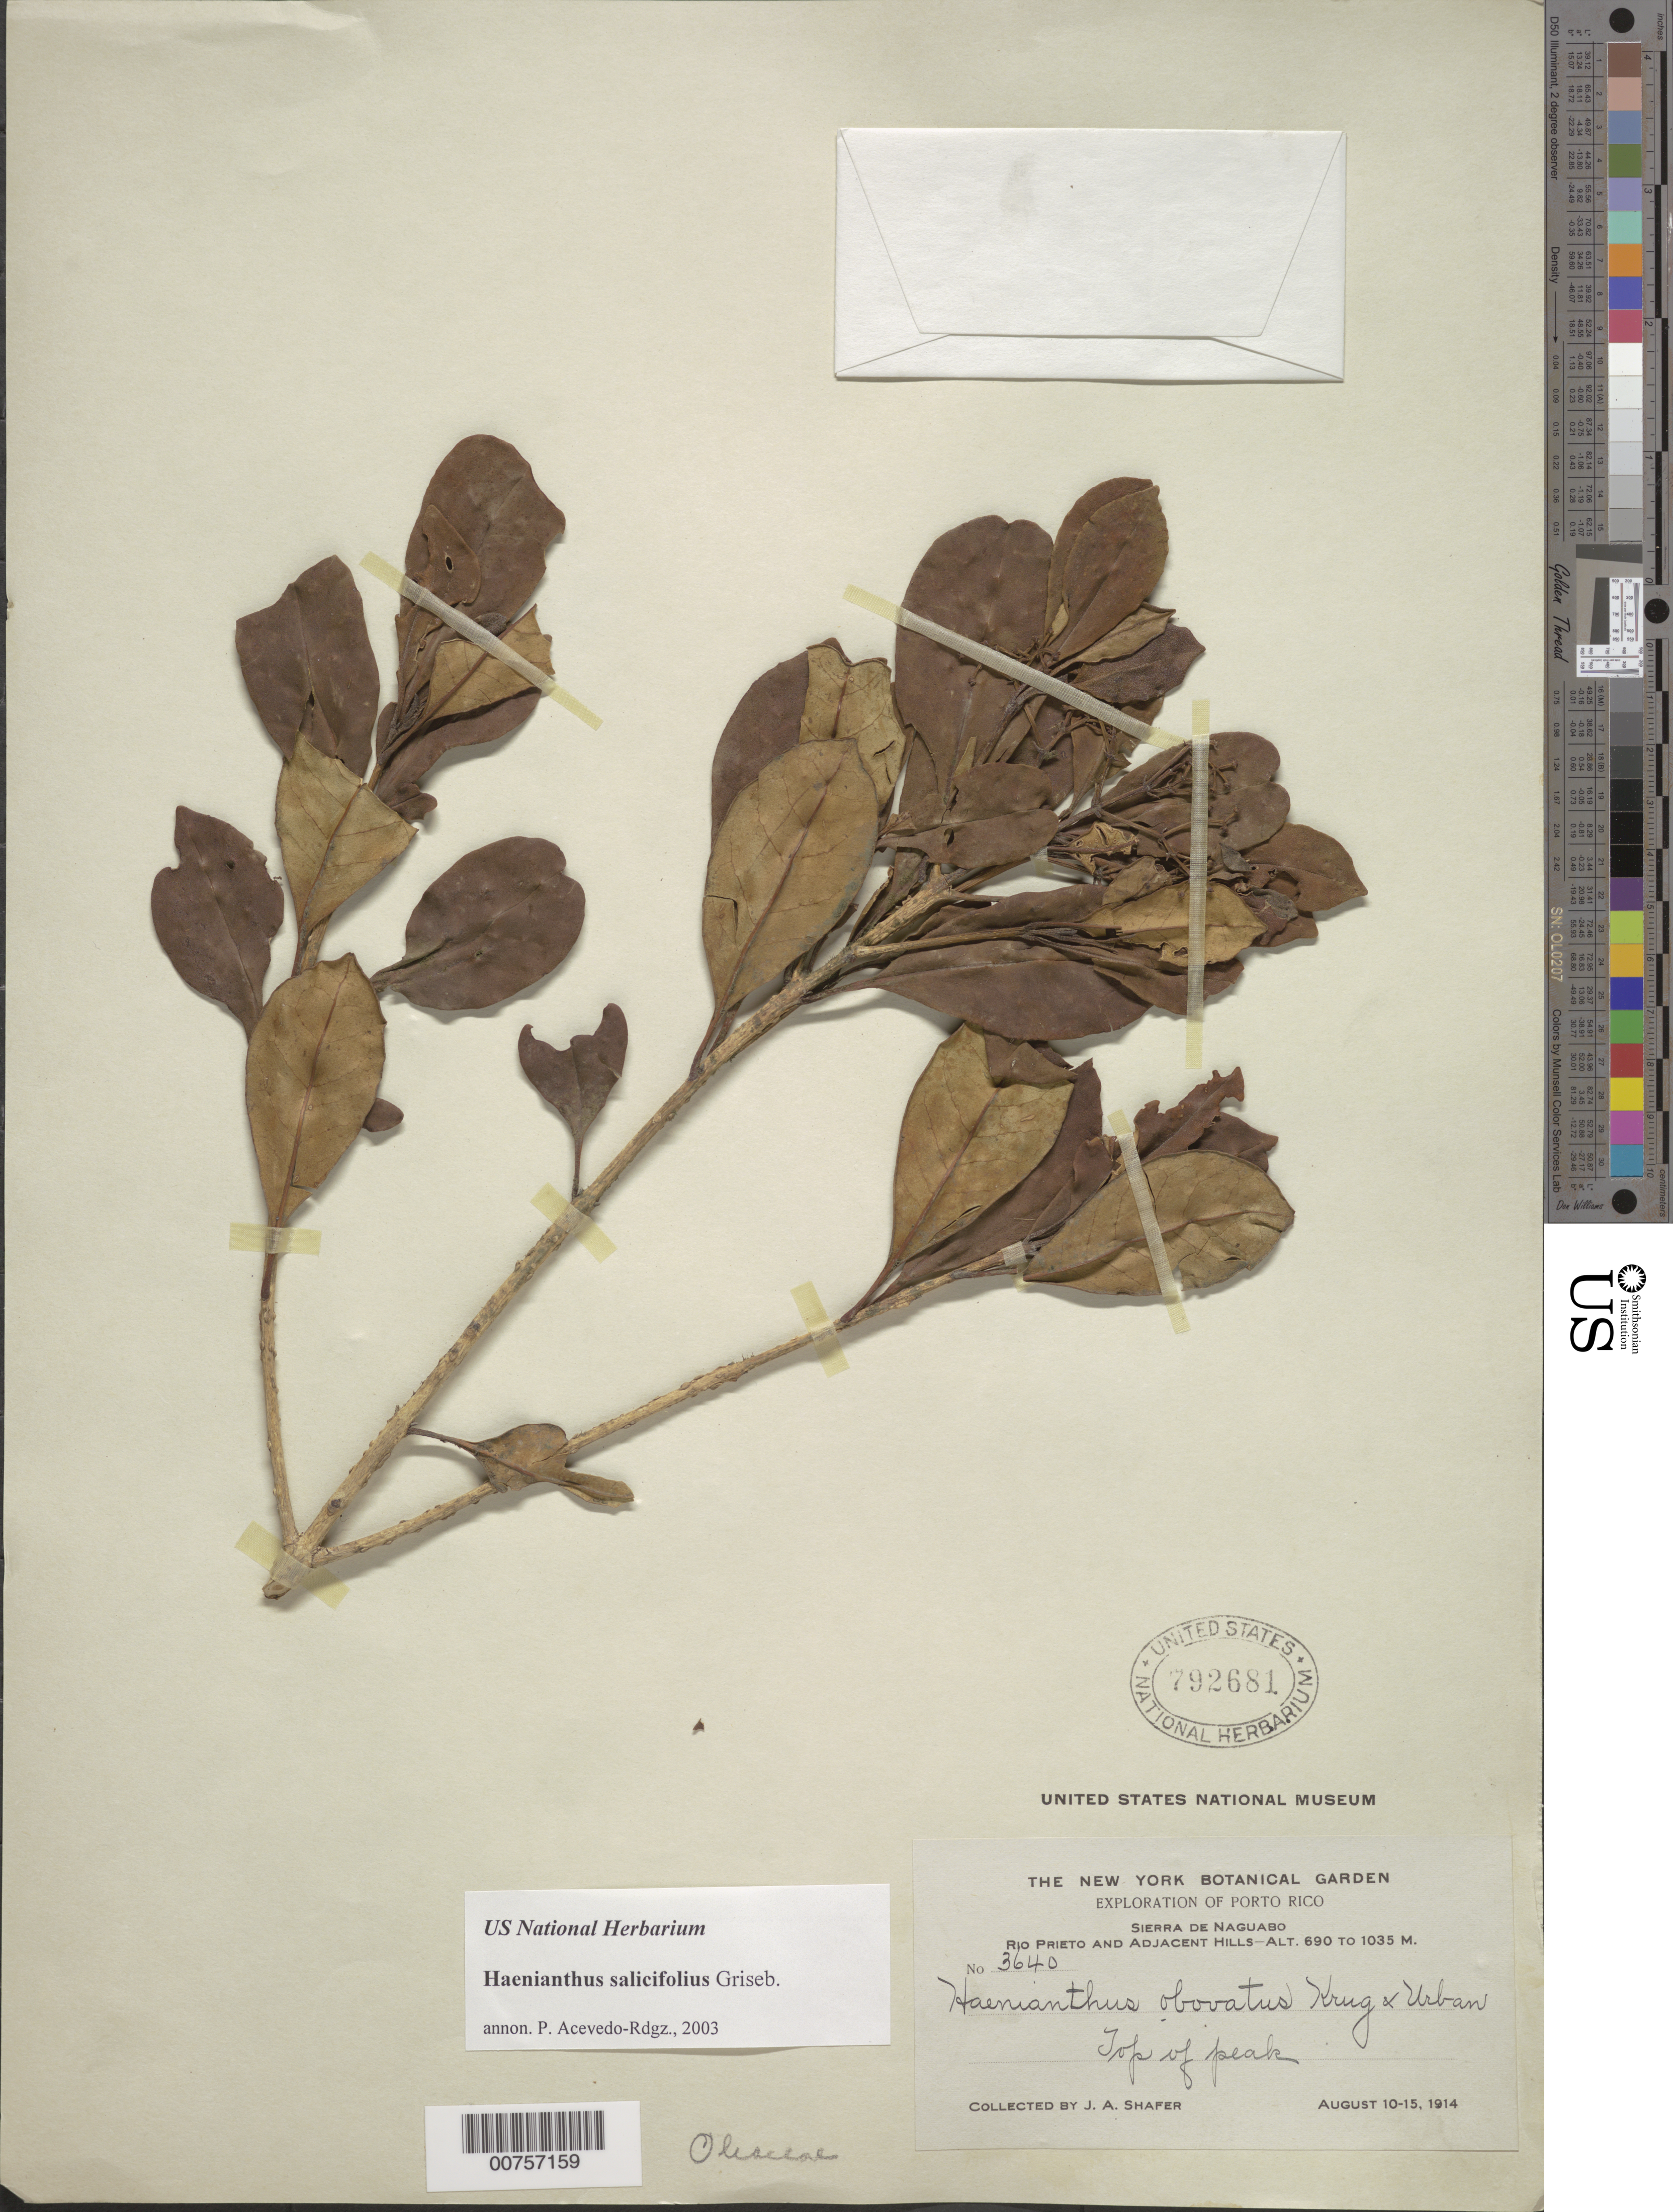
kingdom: Plantae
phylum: Tracheophyta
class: Magnoliopsida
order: Lamiales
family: Oleaceae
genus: Haenianthus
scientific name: Haenianthus salicifolius var. obovatus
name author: (Krug & Urb.) Knobl.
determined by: Acevedo-Rodríguez, P., (BOT), Smithsonian Institution - National Museum of Natural History (UNITED STATES)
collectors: J. A. Shafer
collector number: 3640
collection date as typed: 10 Aug 1914 to 15 Aug 1914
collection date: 1914-08-10/1914-08-15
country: Puerto Rico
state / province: Naguabo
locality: Sierra de Naguabo. Río Prieto and adjacent hills; top of peak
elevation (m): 690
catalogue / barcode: US 792681